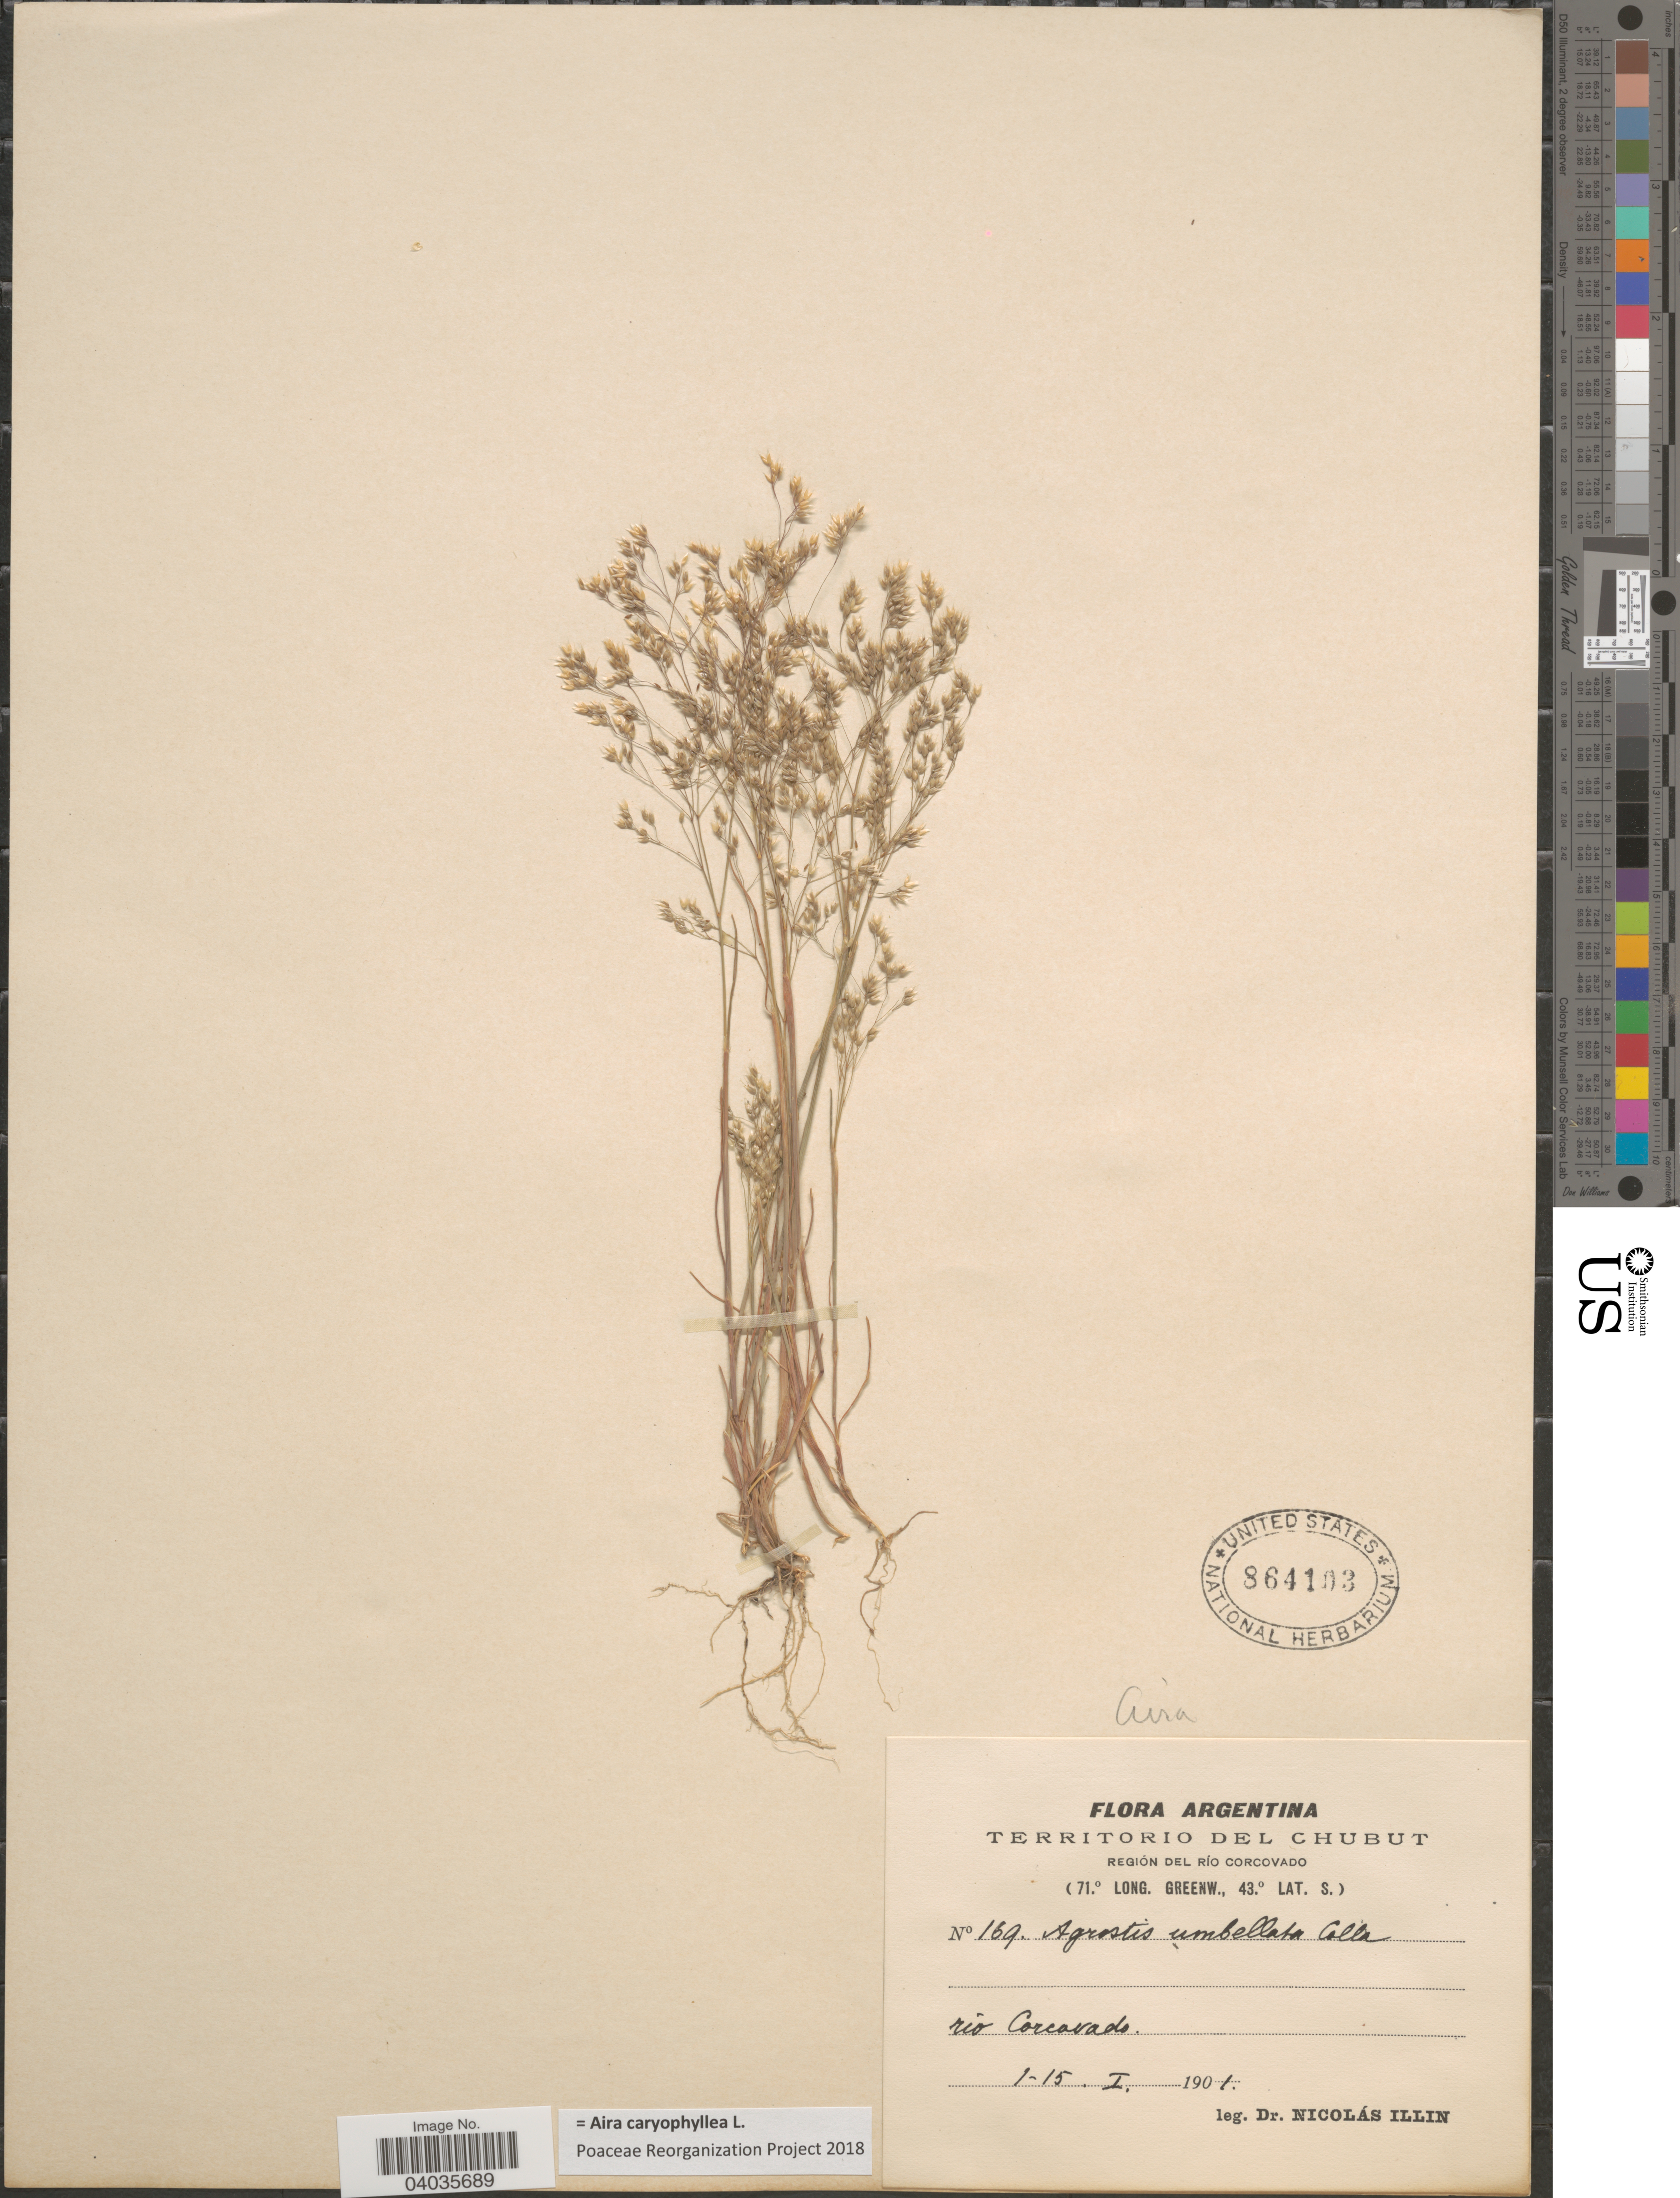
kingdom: Plantae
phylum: Tracheophyta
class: Liliopsida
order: Poales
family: Poaceae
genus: Aira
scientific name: Aira caryophyllea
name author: L.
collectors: N. Illin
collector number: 169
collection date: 1901-01-01/1901-01-15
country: Argentina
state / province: Chubut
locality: Territorio del Chubut. Región del Río Corcovado. Rio Corcovado.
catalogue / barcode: US 864103